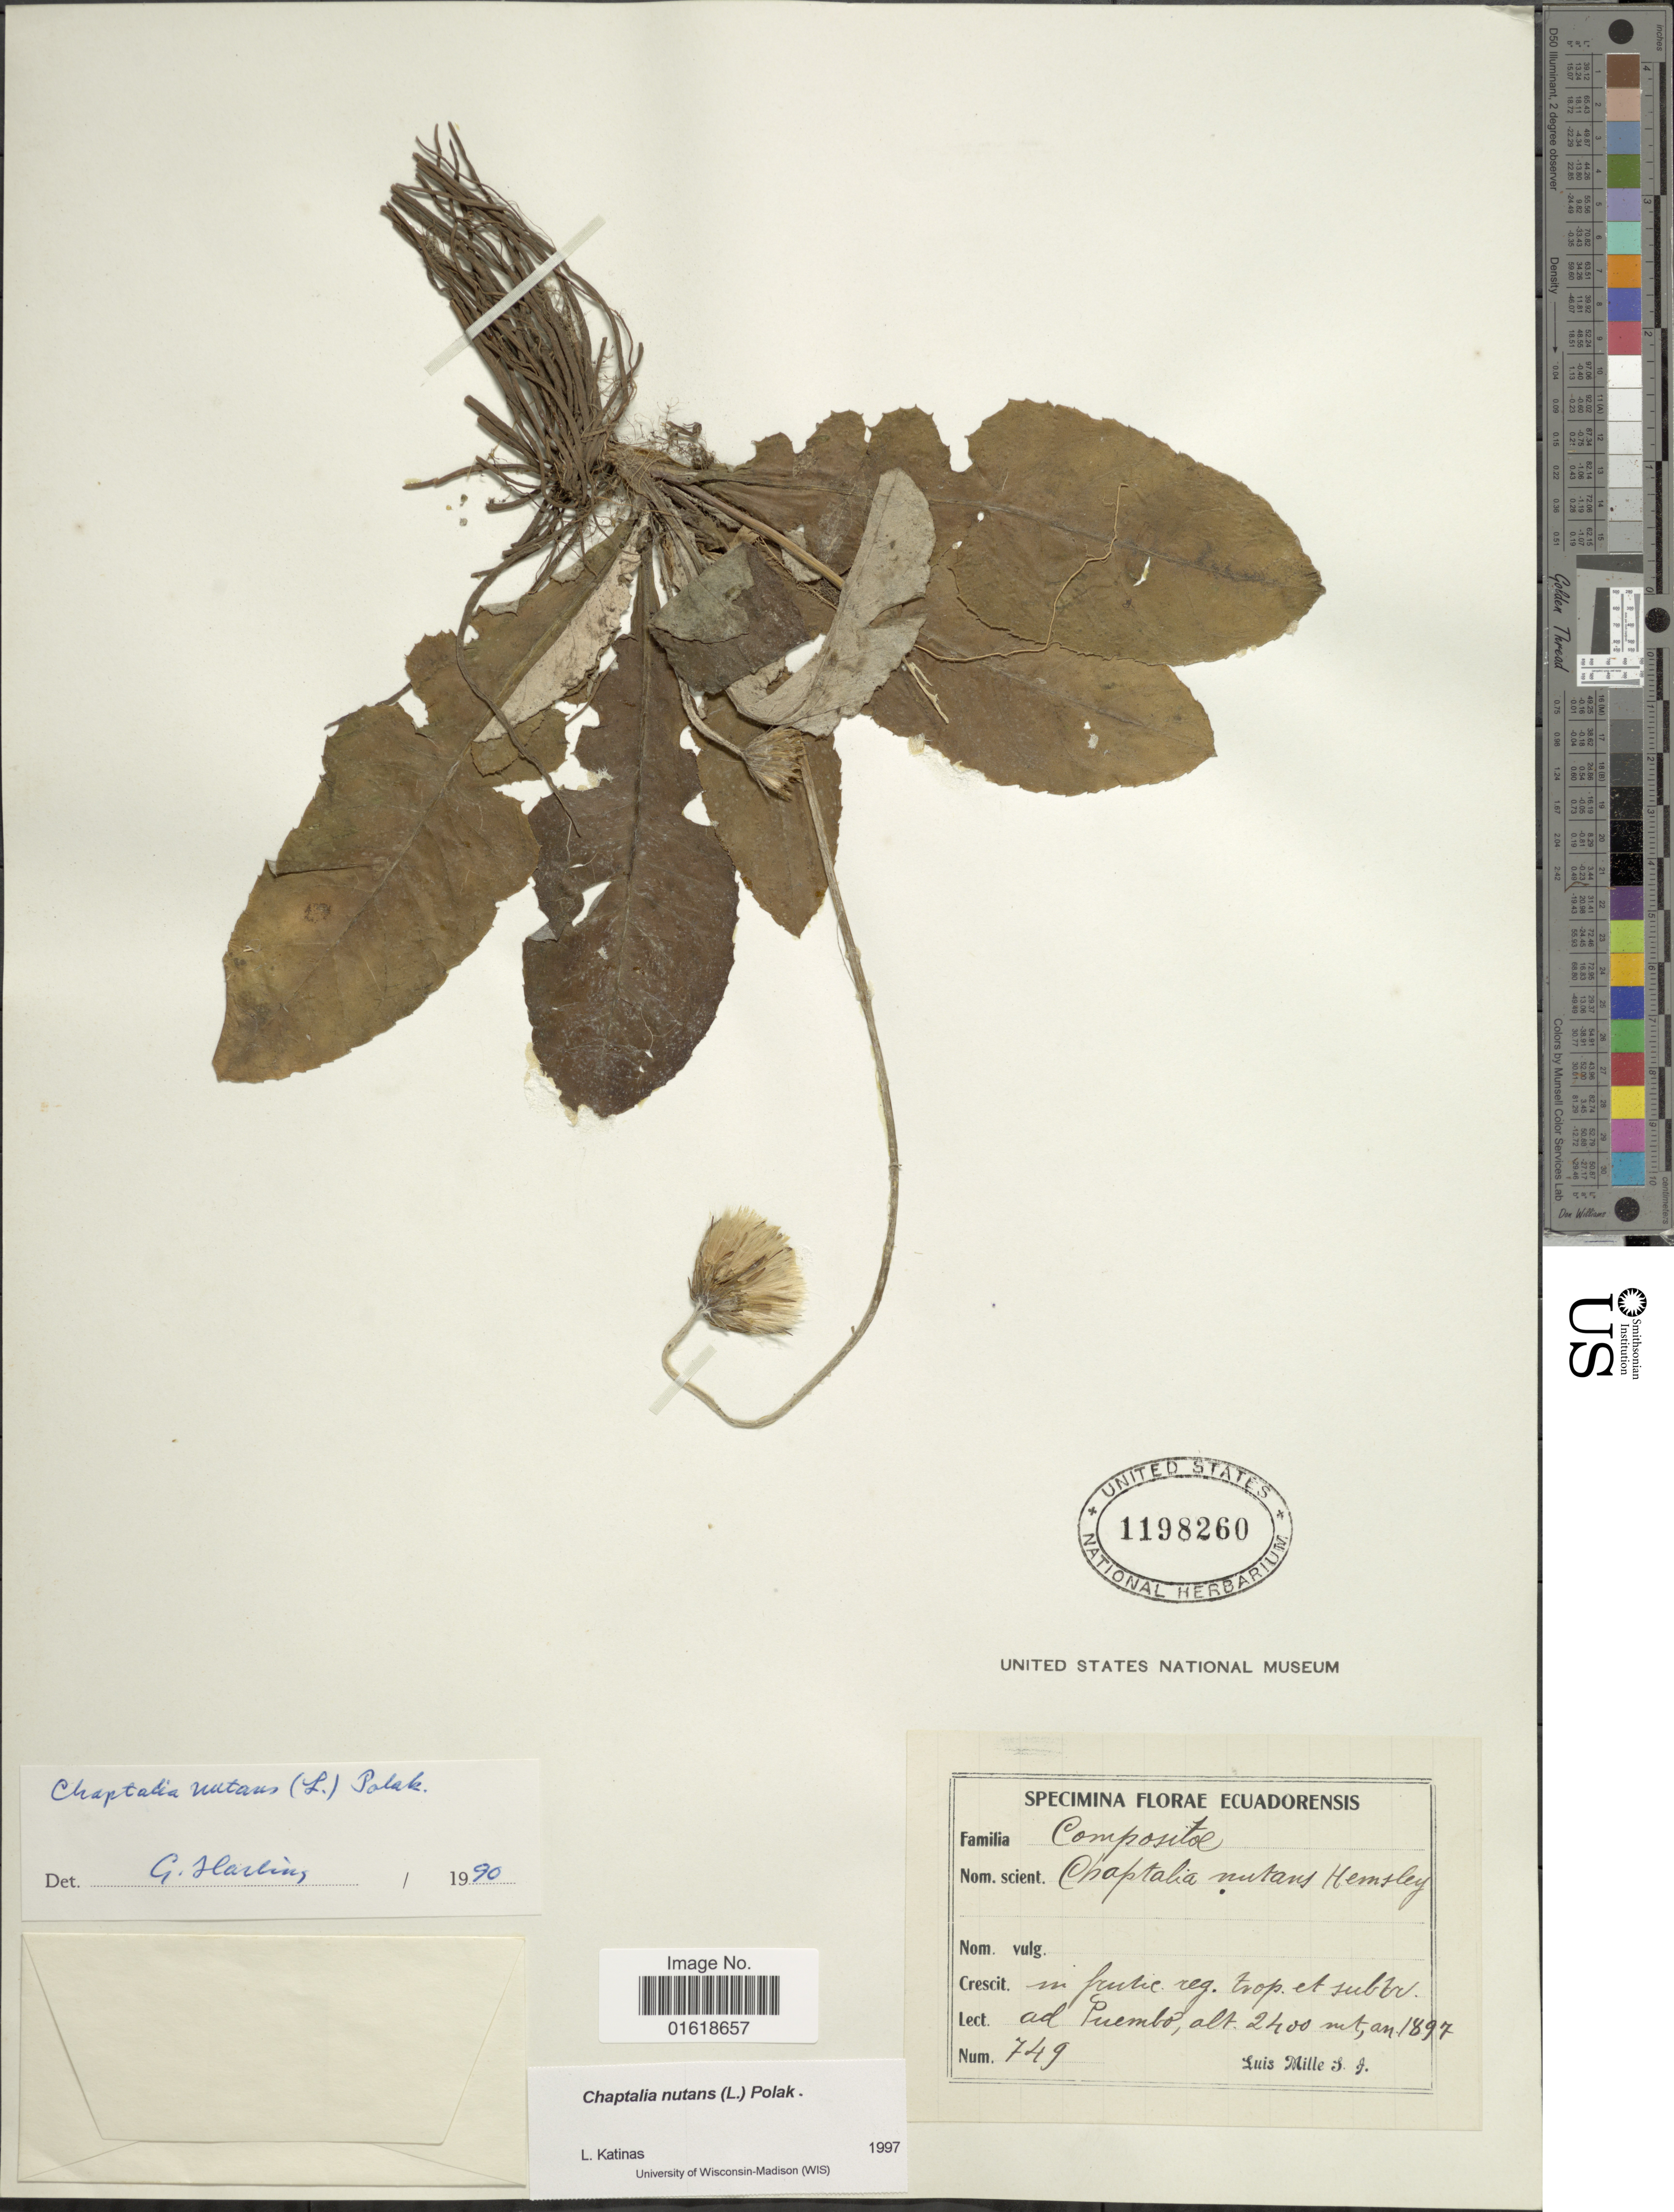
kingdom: Plantae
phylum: Tracheophyta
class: Magnoliopsida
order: Asterales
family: Asteraceae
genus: Chaptalia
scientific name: Chaptalia nutans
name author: (L.) Pol.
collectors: L. Mille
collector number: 749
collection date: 1897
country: Ecuador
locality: Reg. trop. et sublr. Ad Puembo.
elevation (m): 2400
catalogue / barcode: US 1198260